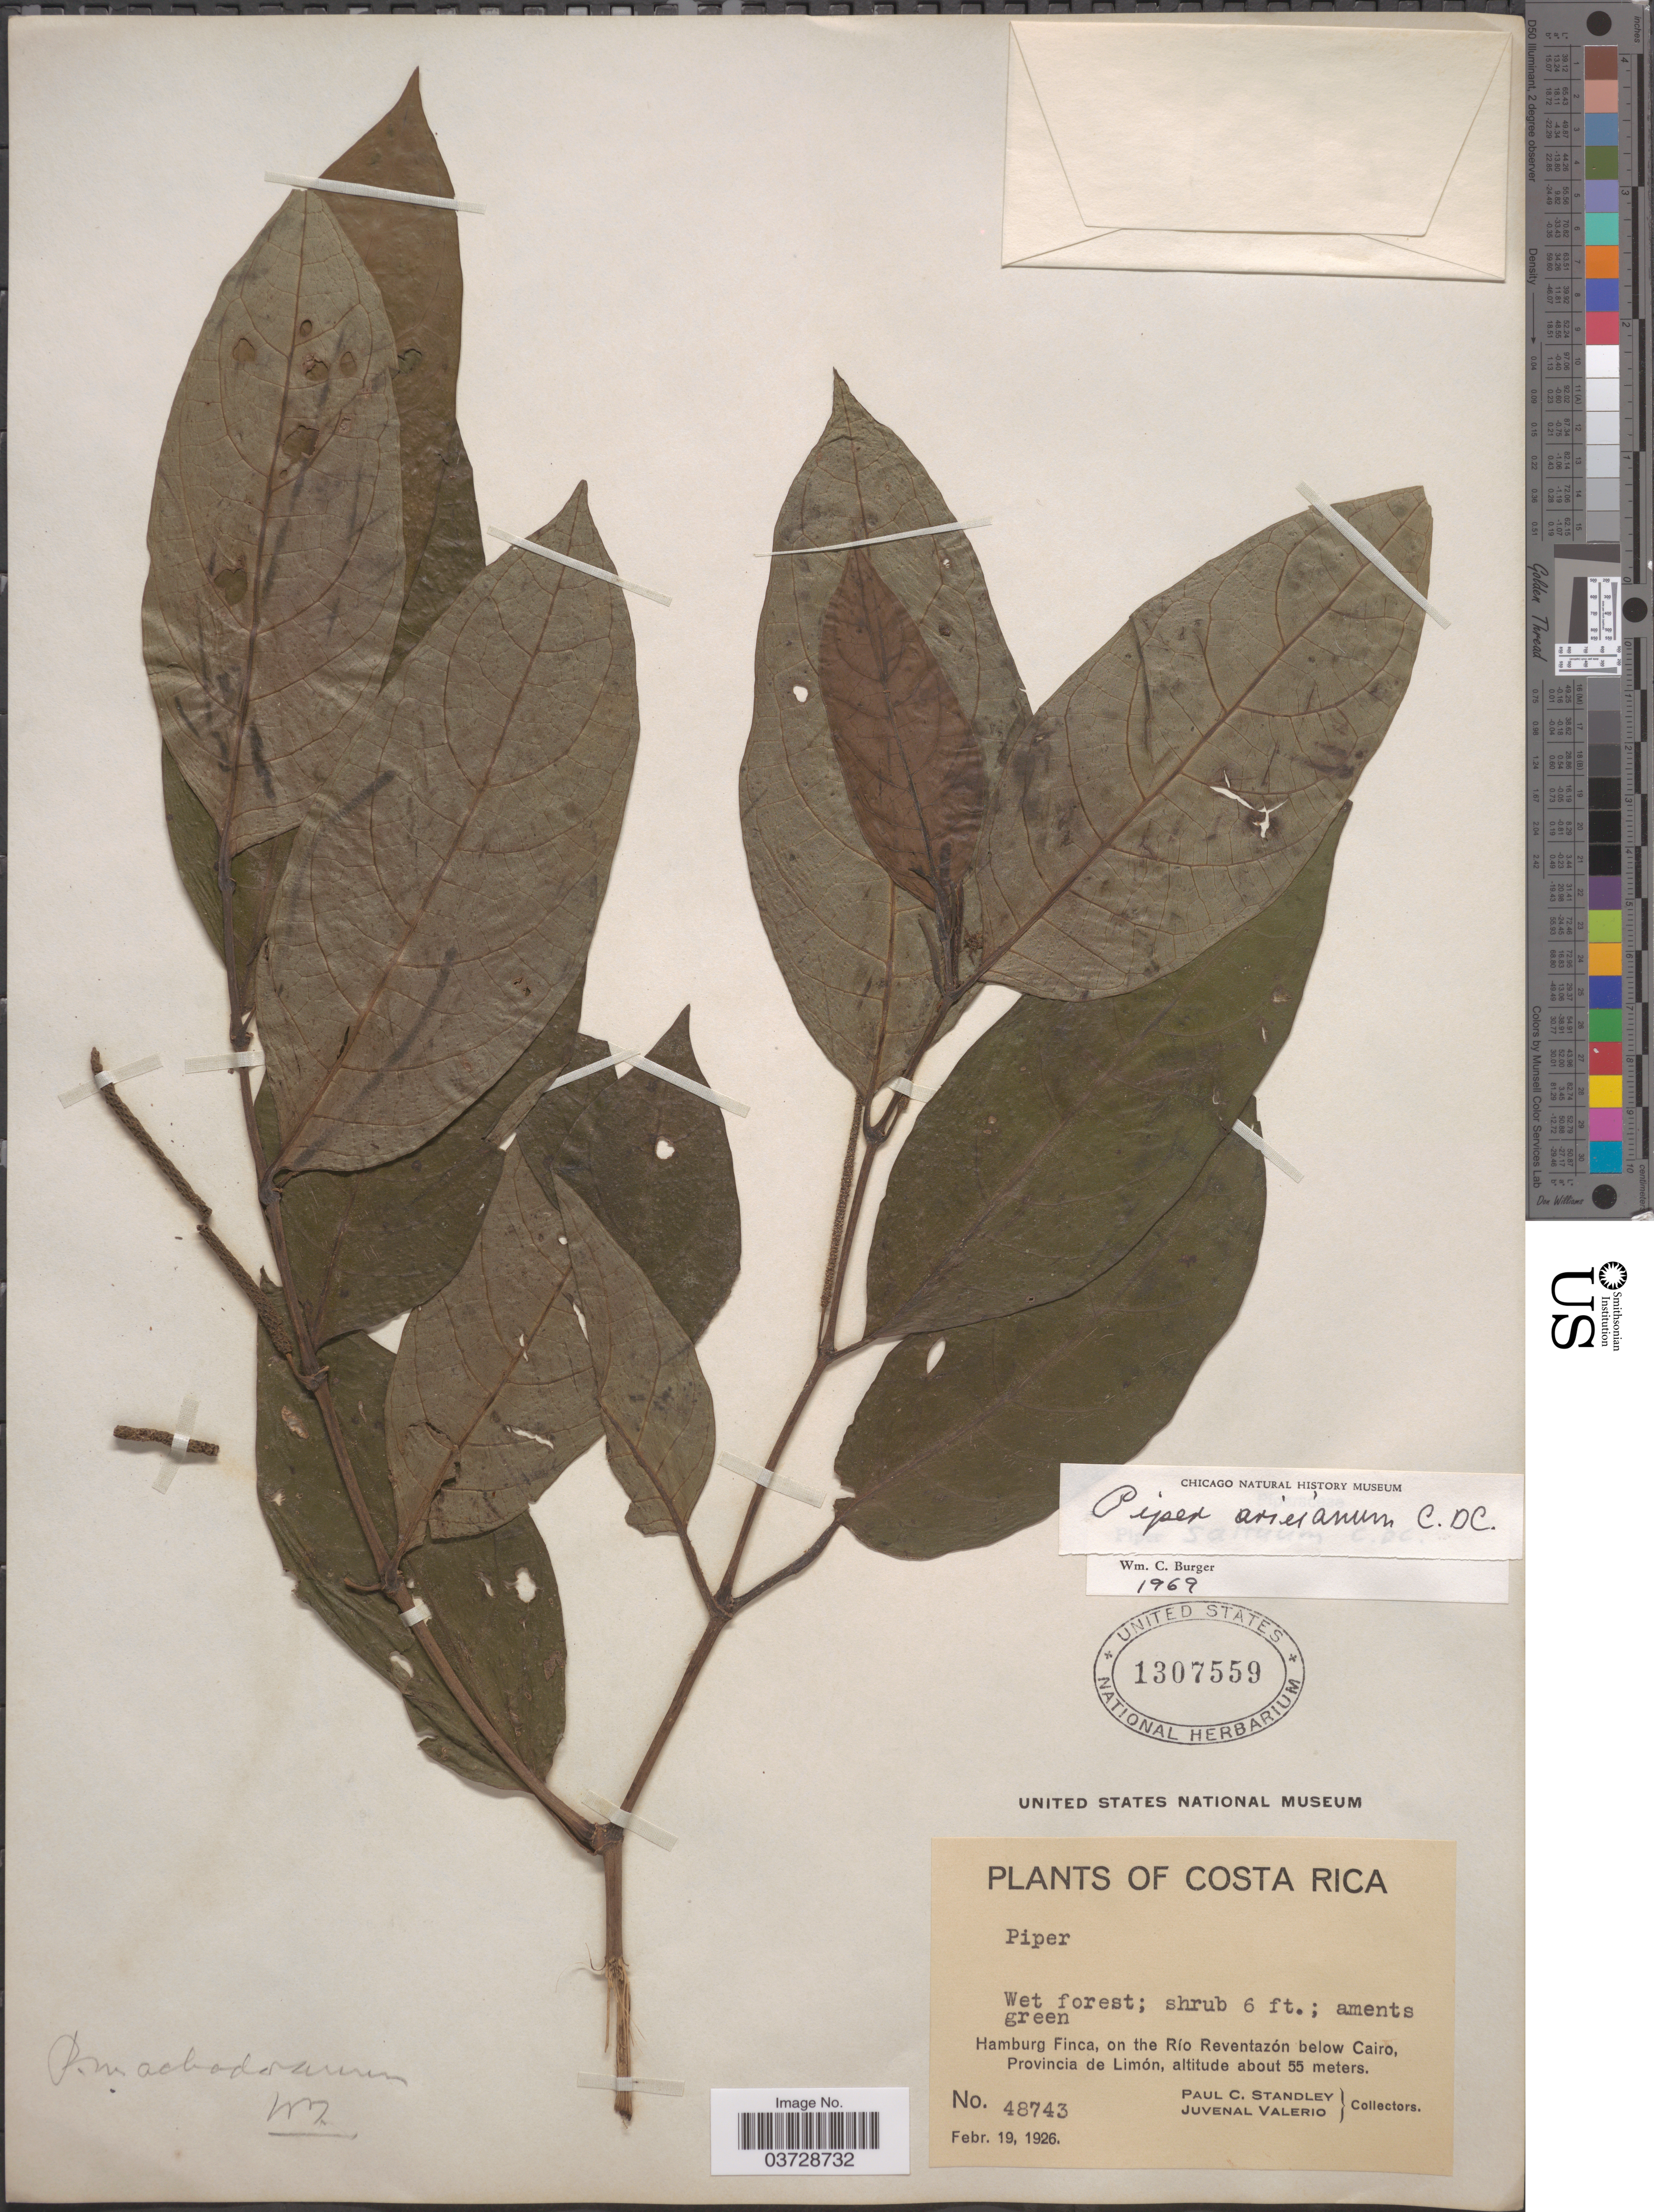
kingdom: Plantae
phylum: Tracheophyta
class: Magnoliopsida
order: Piperales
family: Piperaceae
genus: Piper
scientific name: Piper arieianum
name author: C. DC.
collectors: P. C. Standley & J. Valerio R.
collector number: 48743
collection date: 1926-02-19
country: Costa Rica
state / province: Limón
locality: Hamburg Finca, on the Río Reventazón below Cairo.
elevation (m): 55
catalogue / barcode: US 1307559